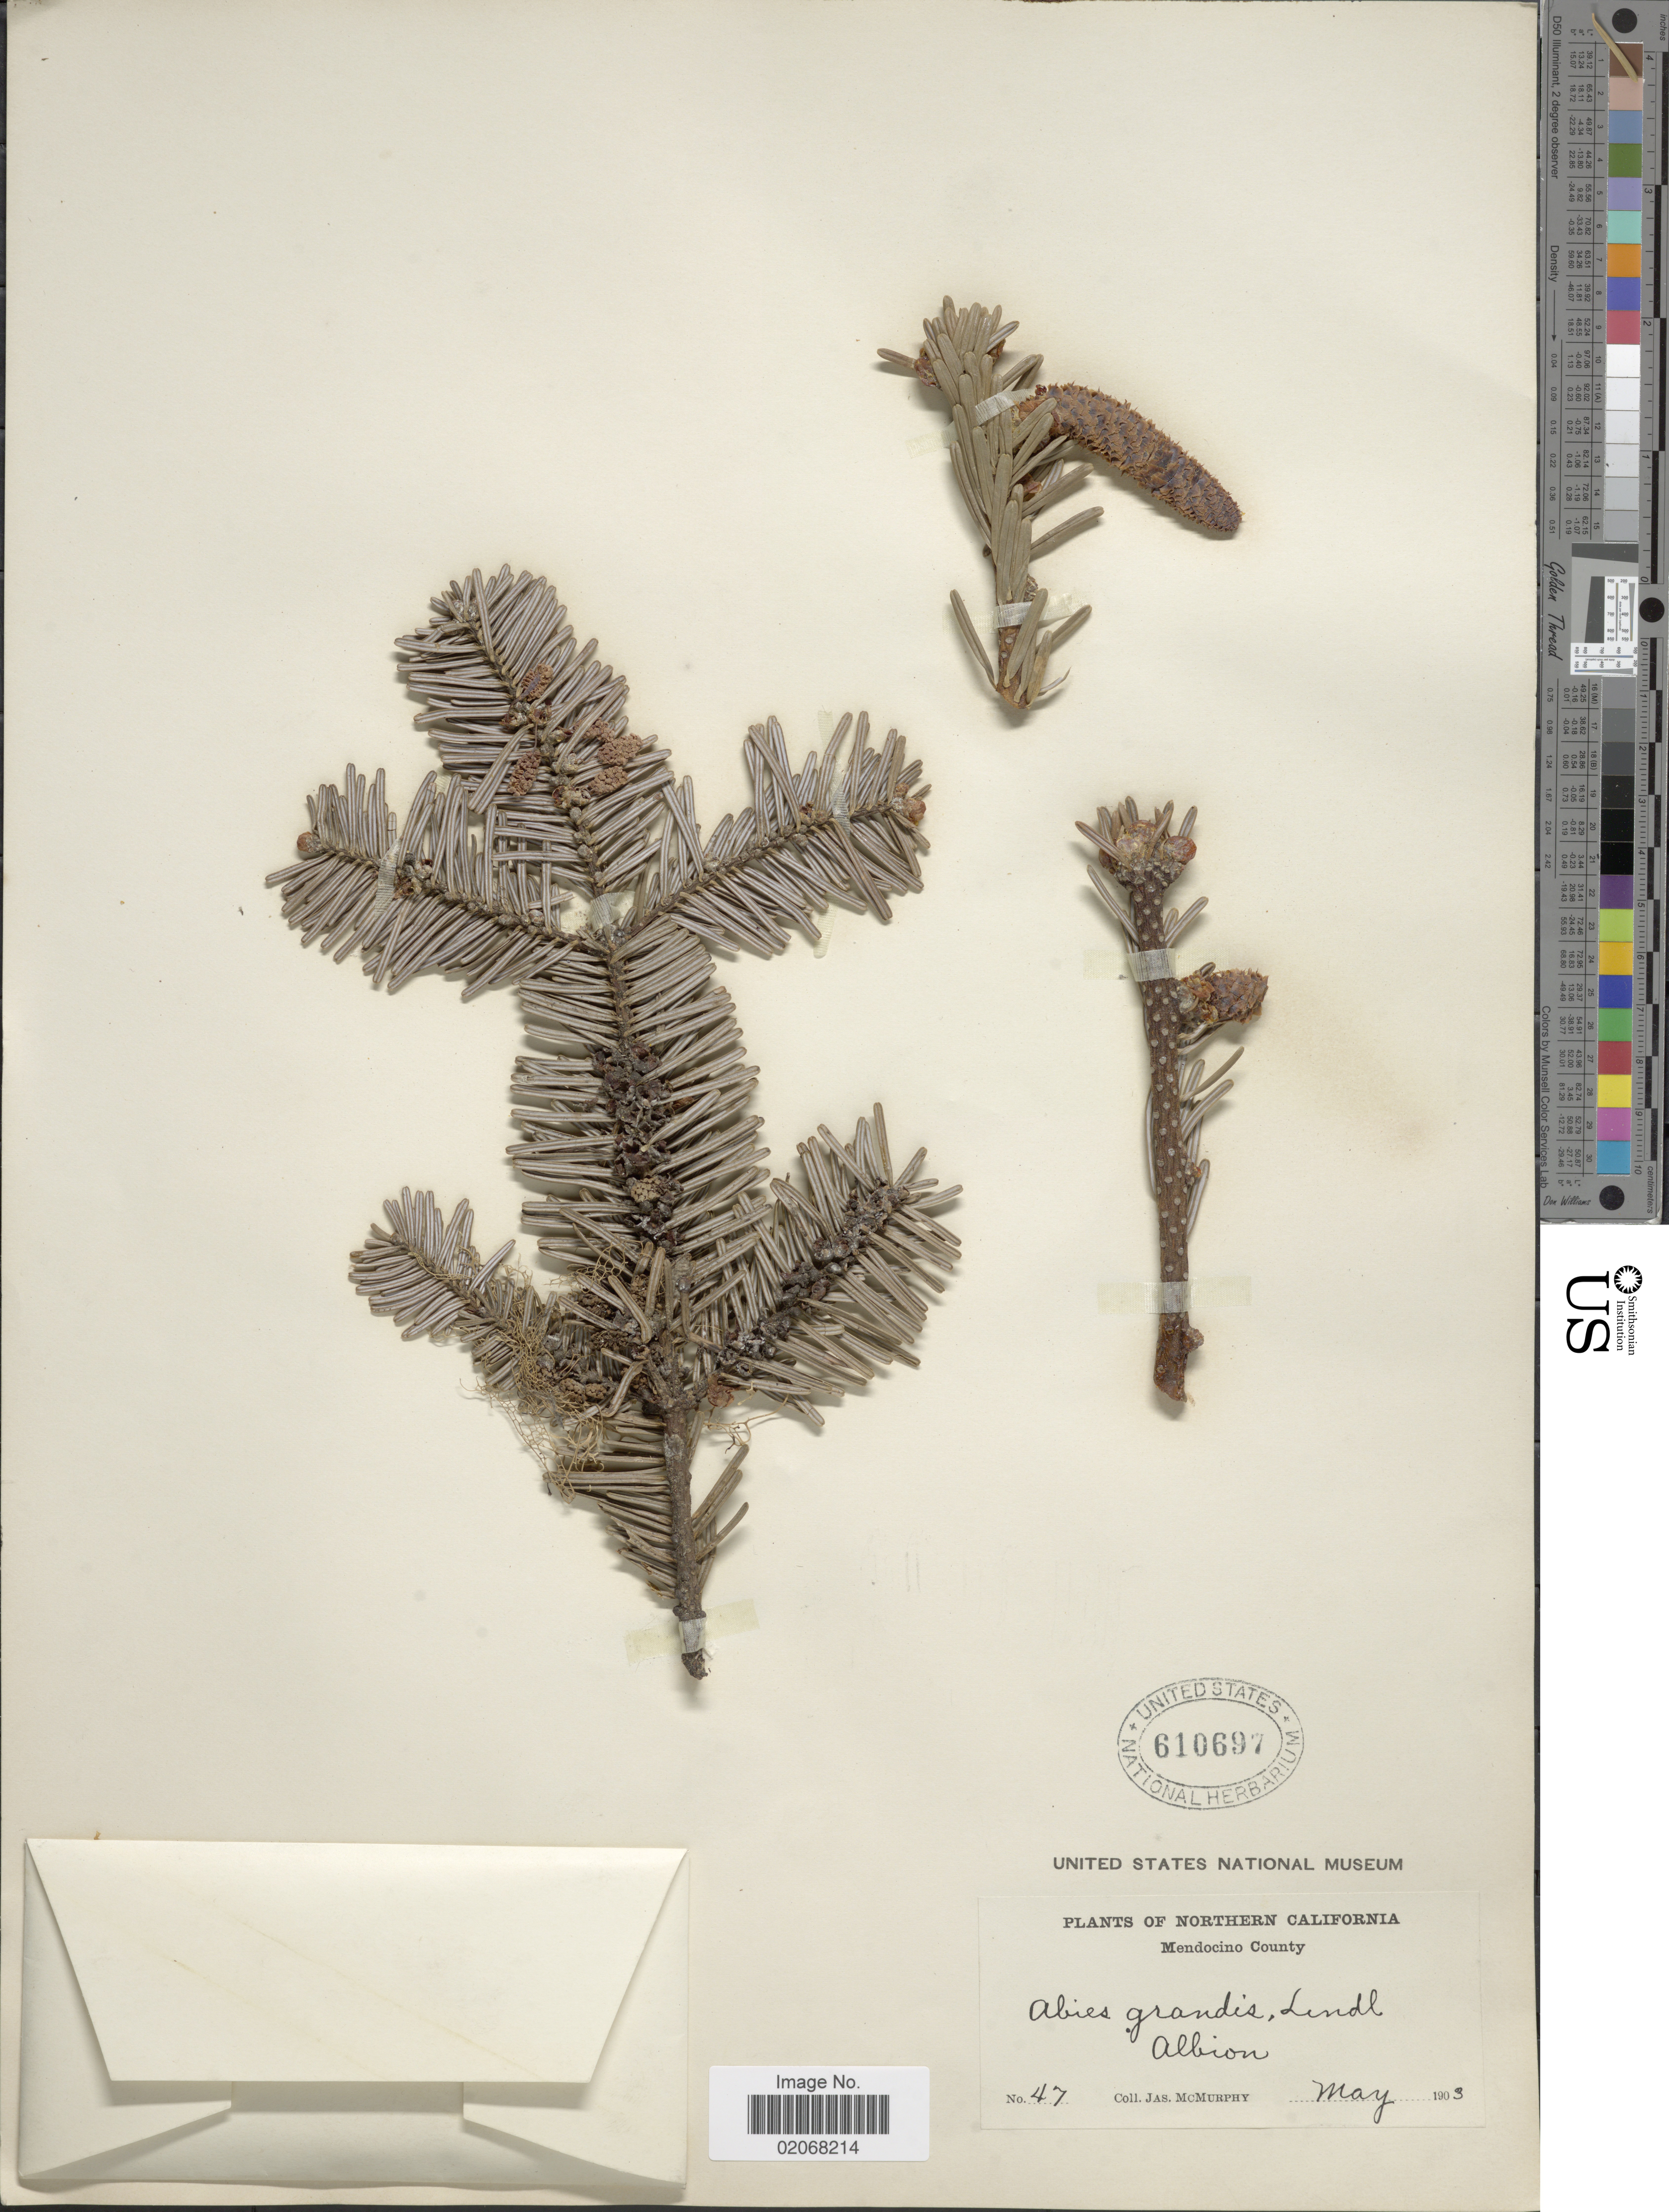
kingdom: Plantae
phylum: Tracheophyta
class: Pinopsida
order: Pinales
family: Pinaceae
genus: Abies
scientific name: Abies grandis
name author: (Douglas ex D. Don) Lindl.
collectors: J. McMurphy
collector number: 47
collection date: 1903-05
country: United States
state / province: California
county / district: Mendocino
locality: Northern California, Mendocino County, Albion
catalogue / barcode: US 610697